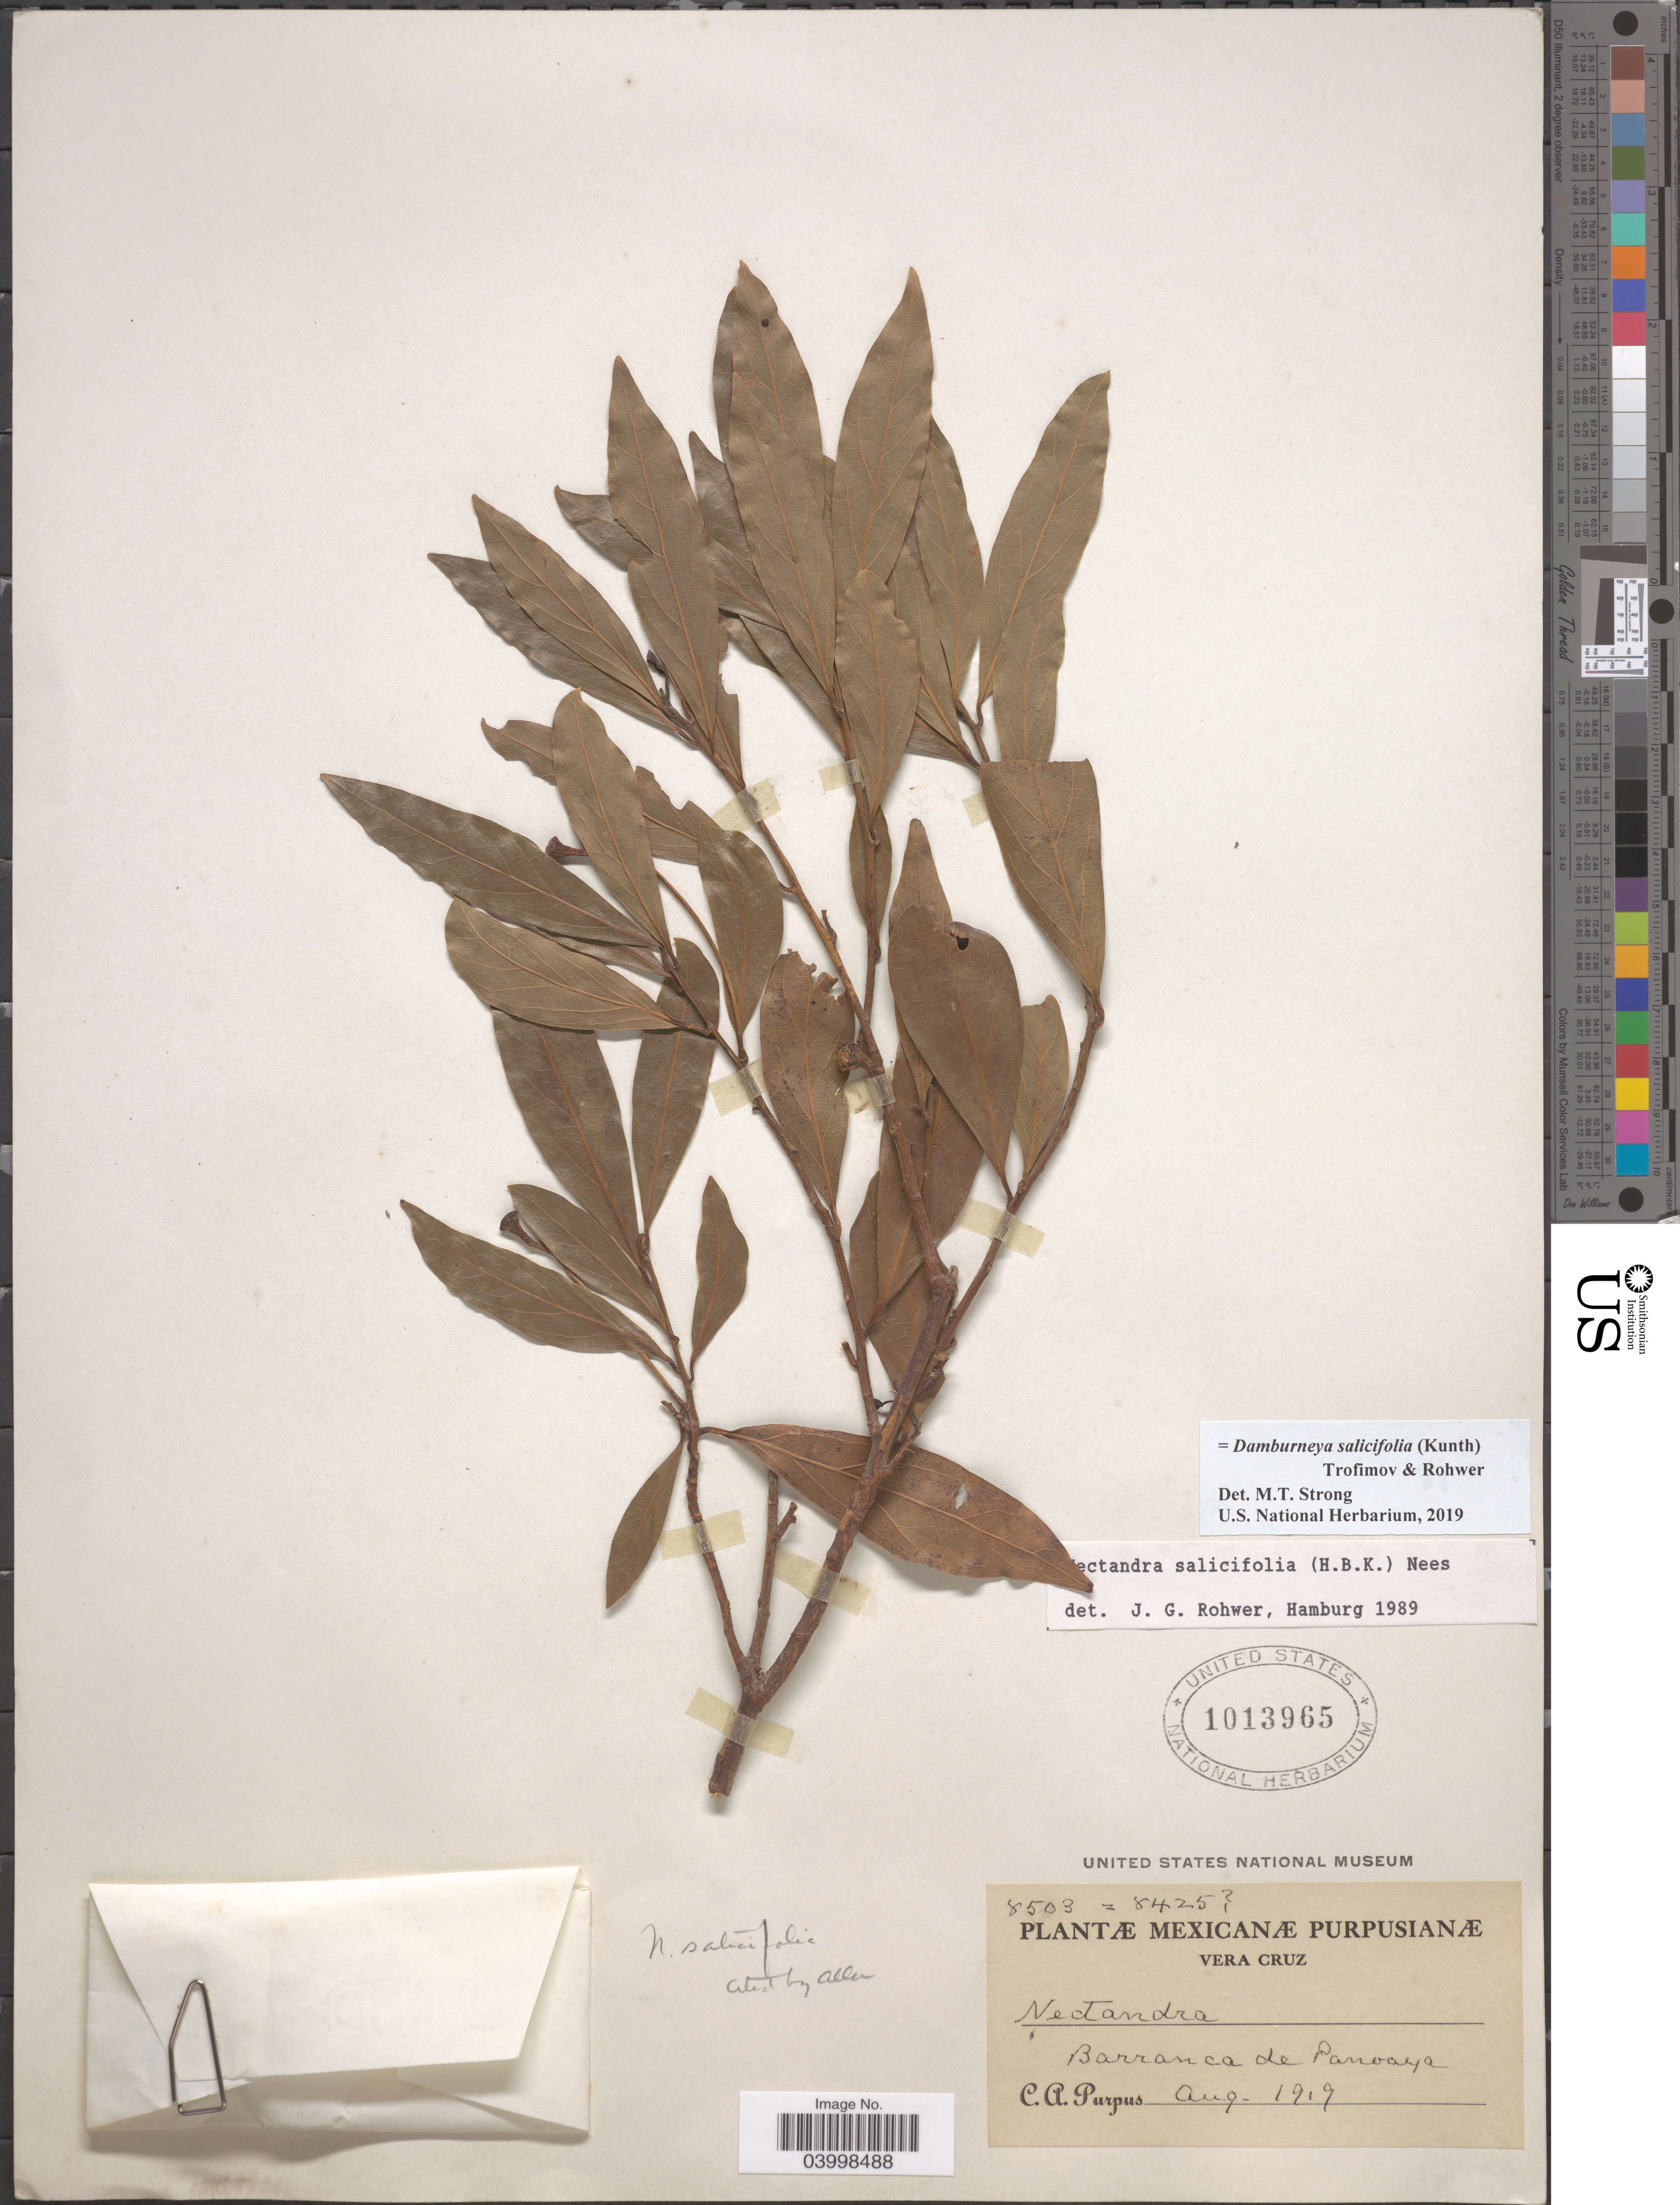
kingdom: Plantae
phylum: Tracheophyta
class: Magnoliopsida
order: Laurales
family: Lauraceae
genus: Damburneya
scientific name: Damburneya salicifolia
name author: (Kunth) Trofimov & Rohwer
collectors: C. A. Purpus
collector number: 8503 = 8425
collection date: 1919-08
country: Mexico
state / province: Veracruz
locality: Vera Cruz. Barranca de Panoaya.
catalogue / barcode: US 1013965